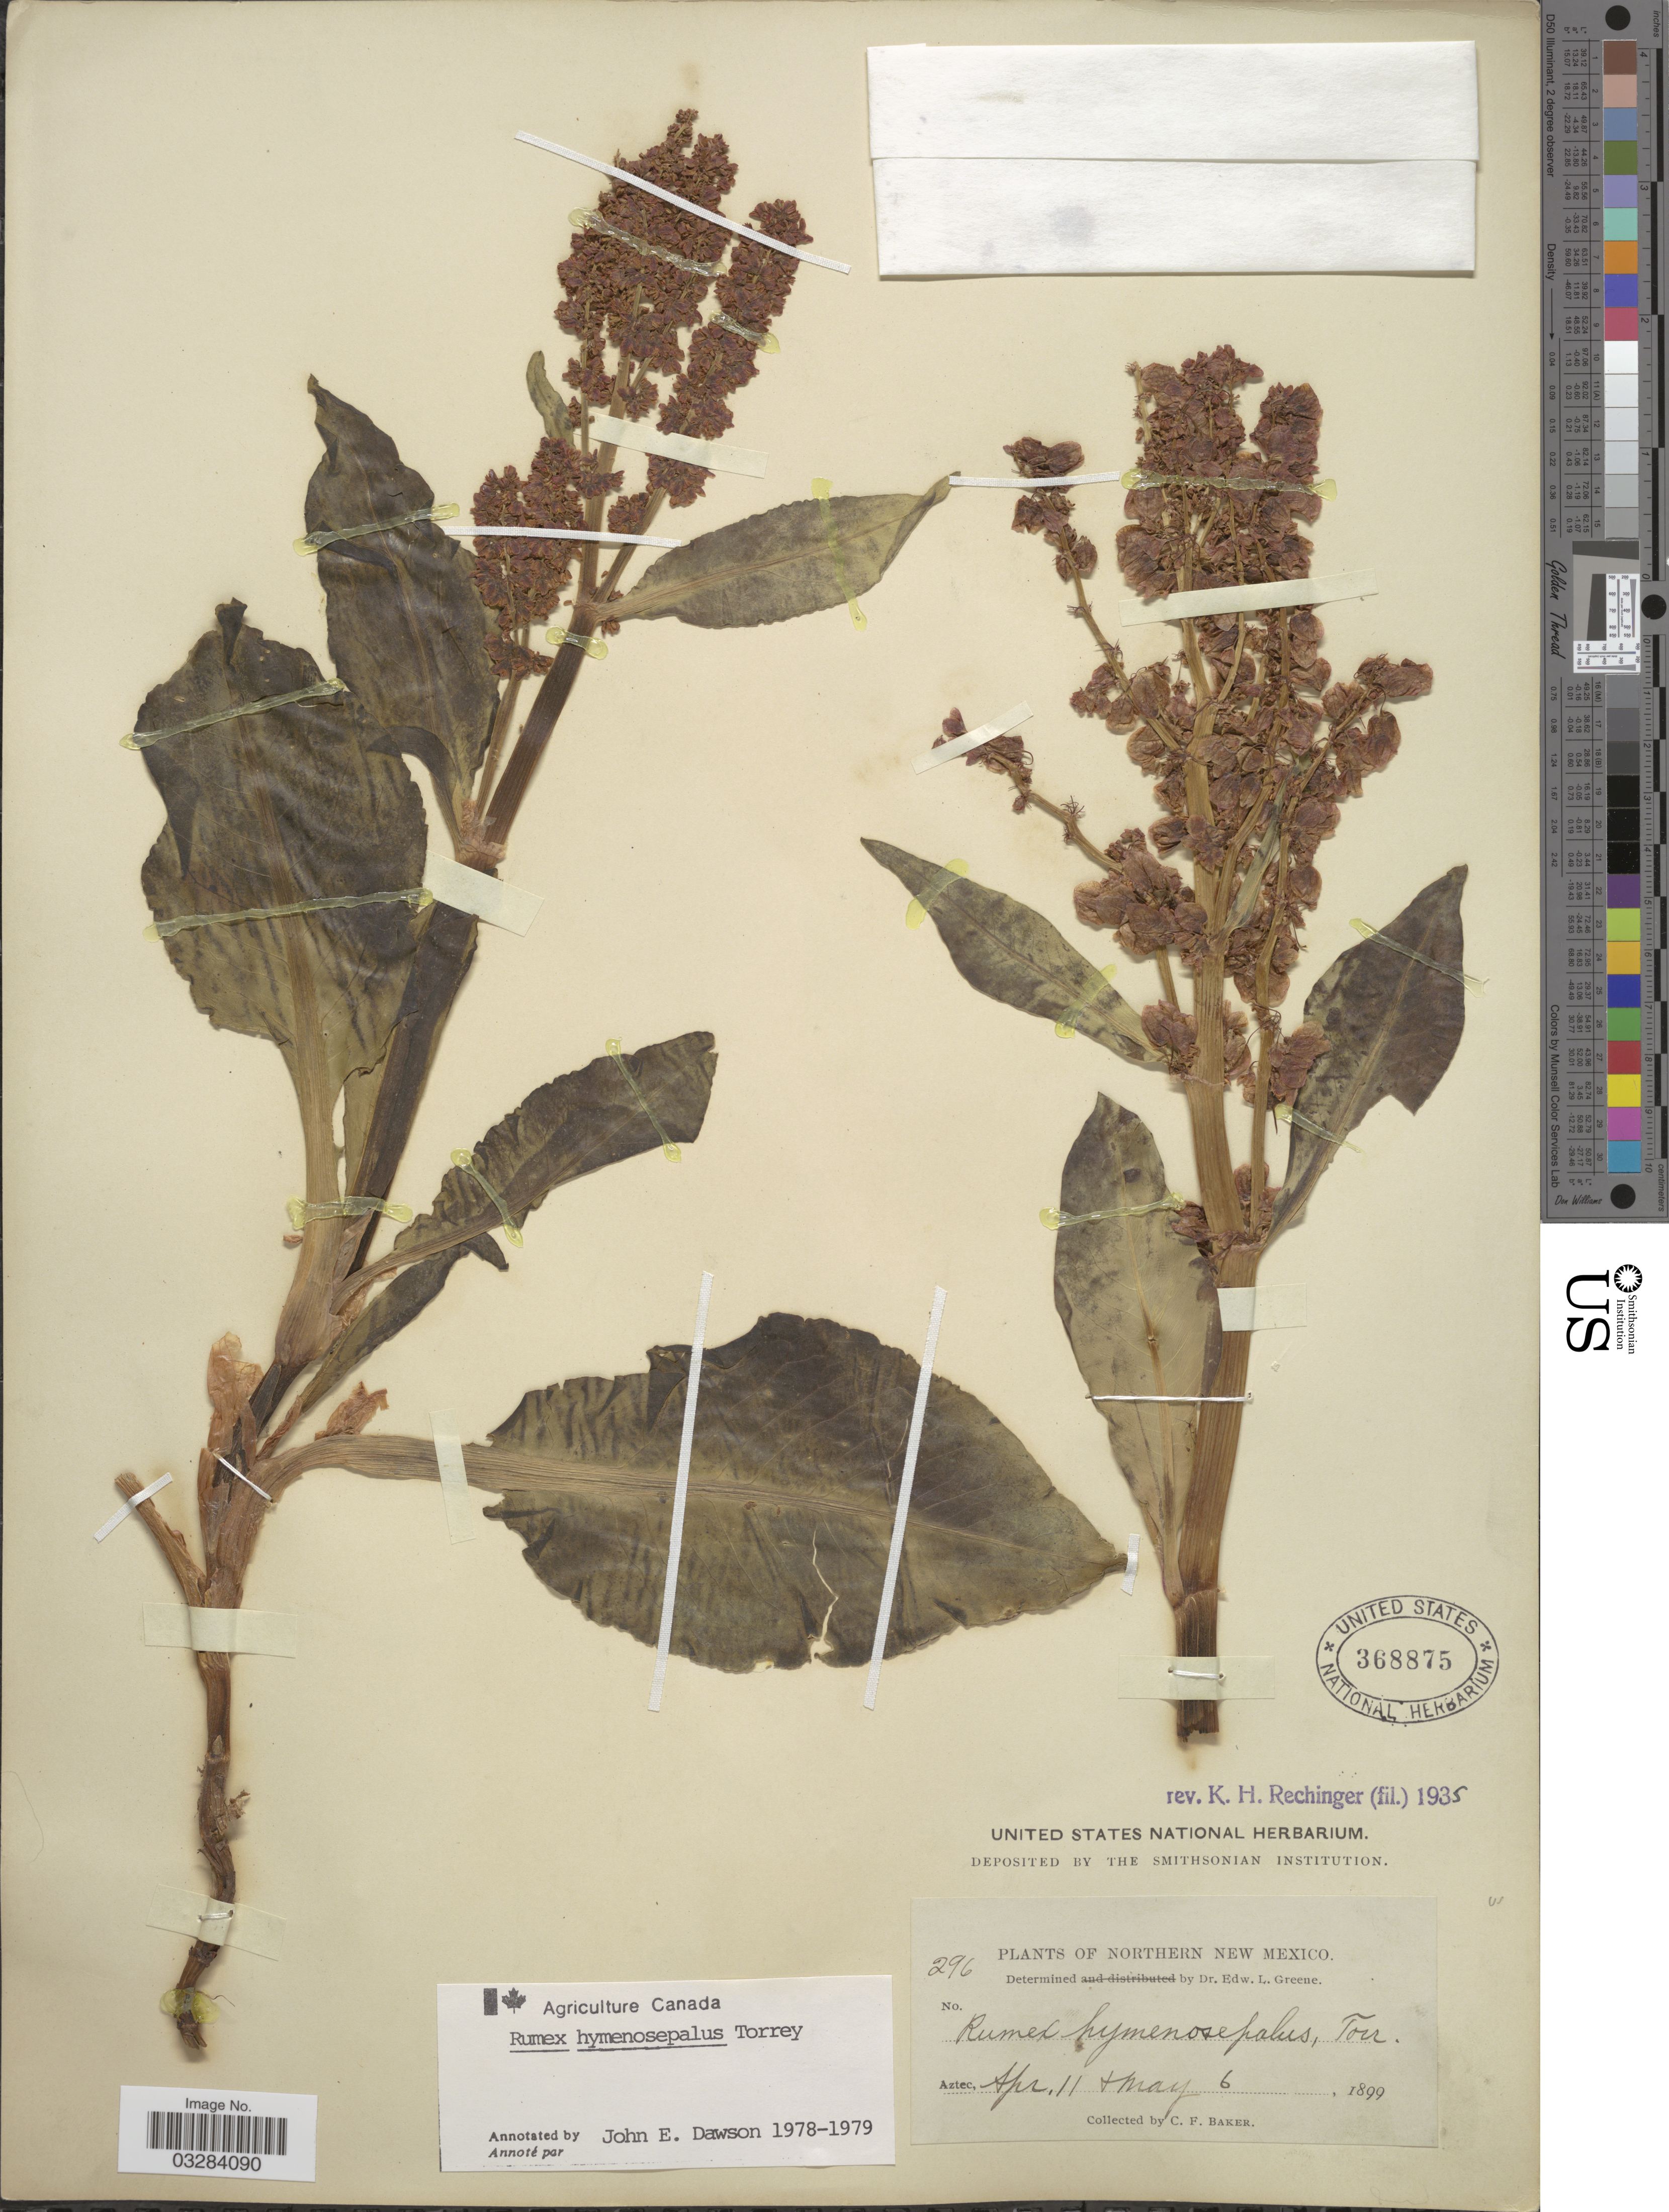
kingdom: Plantae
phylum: Tracheophyta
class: Magnoliopsida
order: Caryophyllales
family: Polygonaceae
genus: Rumex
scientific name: Rumex hymenosepalus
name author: Torr.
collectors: C. F. Baker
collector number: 296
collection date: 1899-04-11/1899-05-06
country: United States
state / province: New Mexico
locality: Northern New Mexico. Aztec.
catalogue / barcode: US 368875